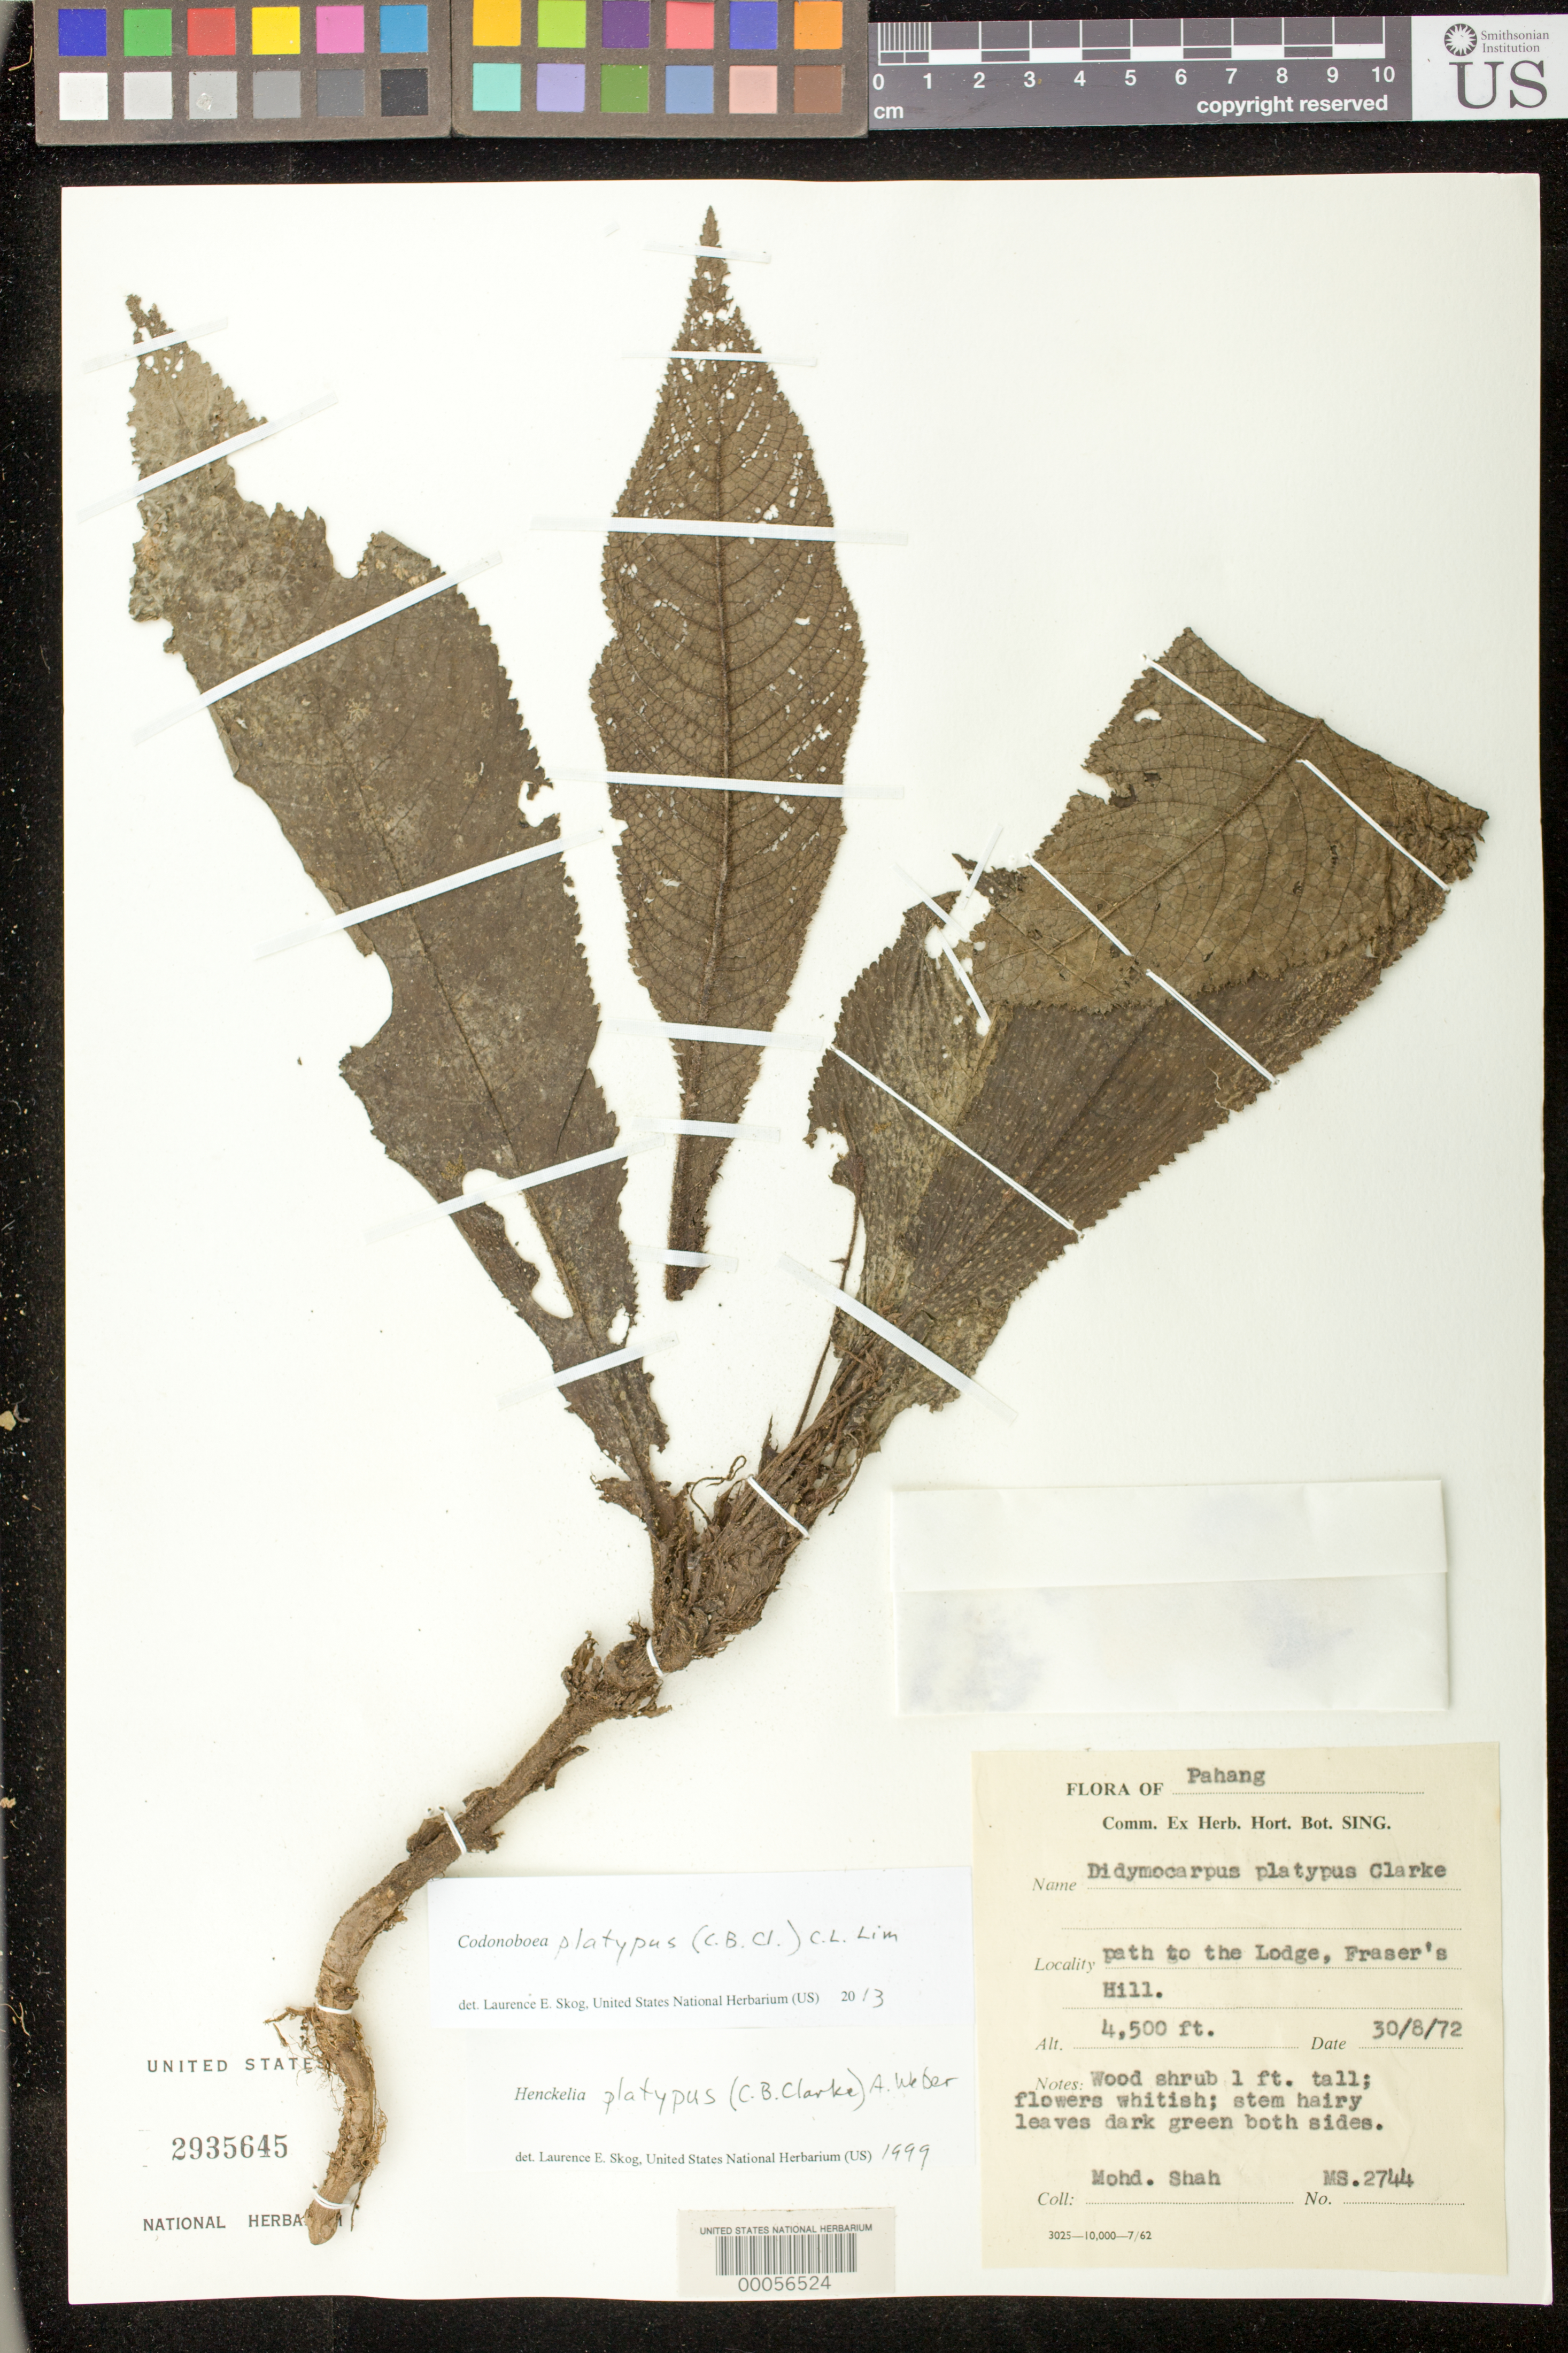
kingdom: Plantae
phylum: Tracheophyta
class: Magnoliopsida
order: Lamiales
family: Gesneriaceae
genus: Codonoboea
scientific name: Codonoboea platypus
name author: (C.B. Clarke) C.L. Lim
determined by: Skog, Laurence E.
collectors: M. Shah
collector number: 2744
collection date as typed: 30 Aug 1972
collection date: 1972-08-30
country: Malaysia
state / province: Pahang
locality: Pahang, Path to the lodge, fraser's hill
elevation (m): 1372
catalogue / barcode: US 2935645